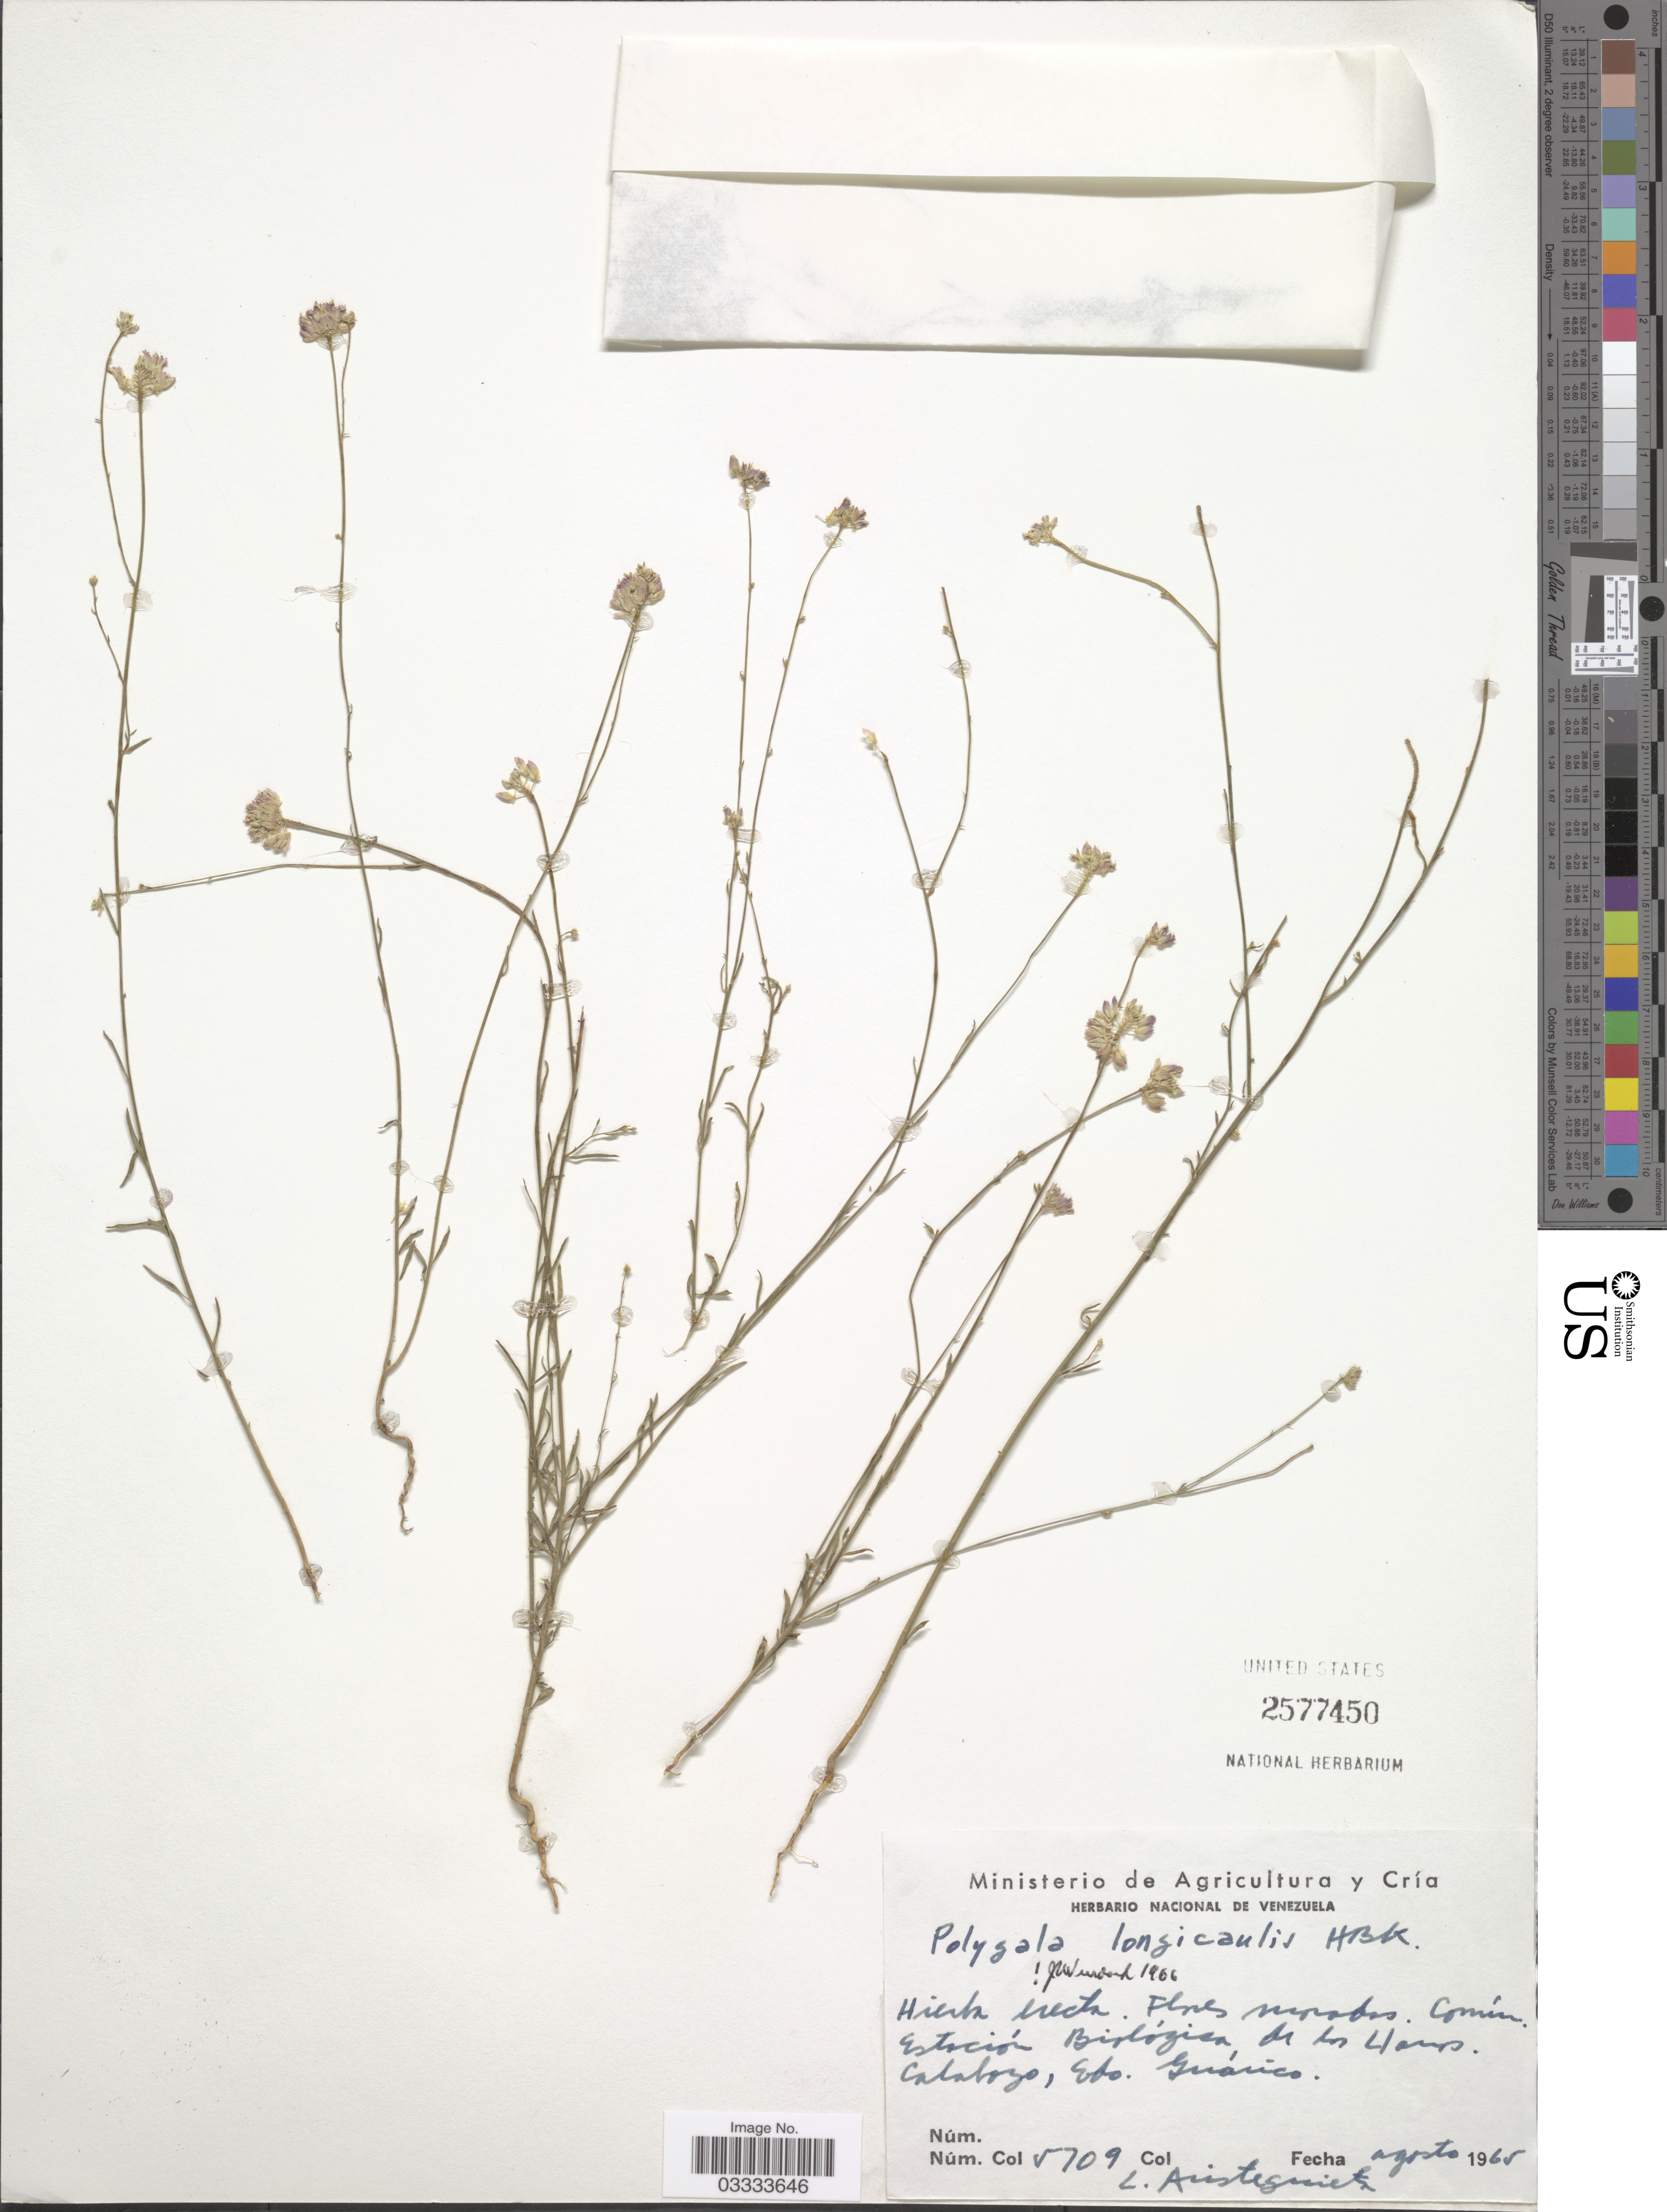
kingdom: Plantae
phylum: Tracheophyta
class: Magnoliopsida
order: Fabales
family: Polygalaceae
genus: Polygala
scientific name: Polygala longicaulis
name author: Kunth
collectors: L. Aristeguieta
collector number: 5709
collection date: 1965-08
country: Venezuela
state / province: Guárico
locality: Estación Biológica de los Llanos. Calabozo.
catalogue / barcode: US 2577450